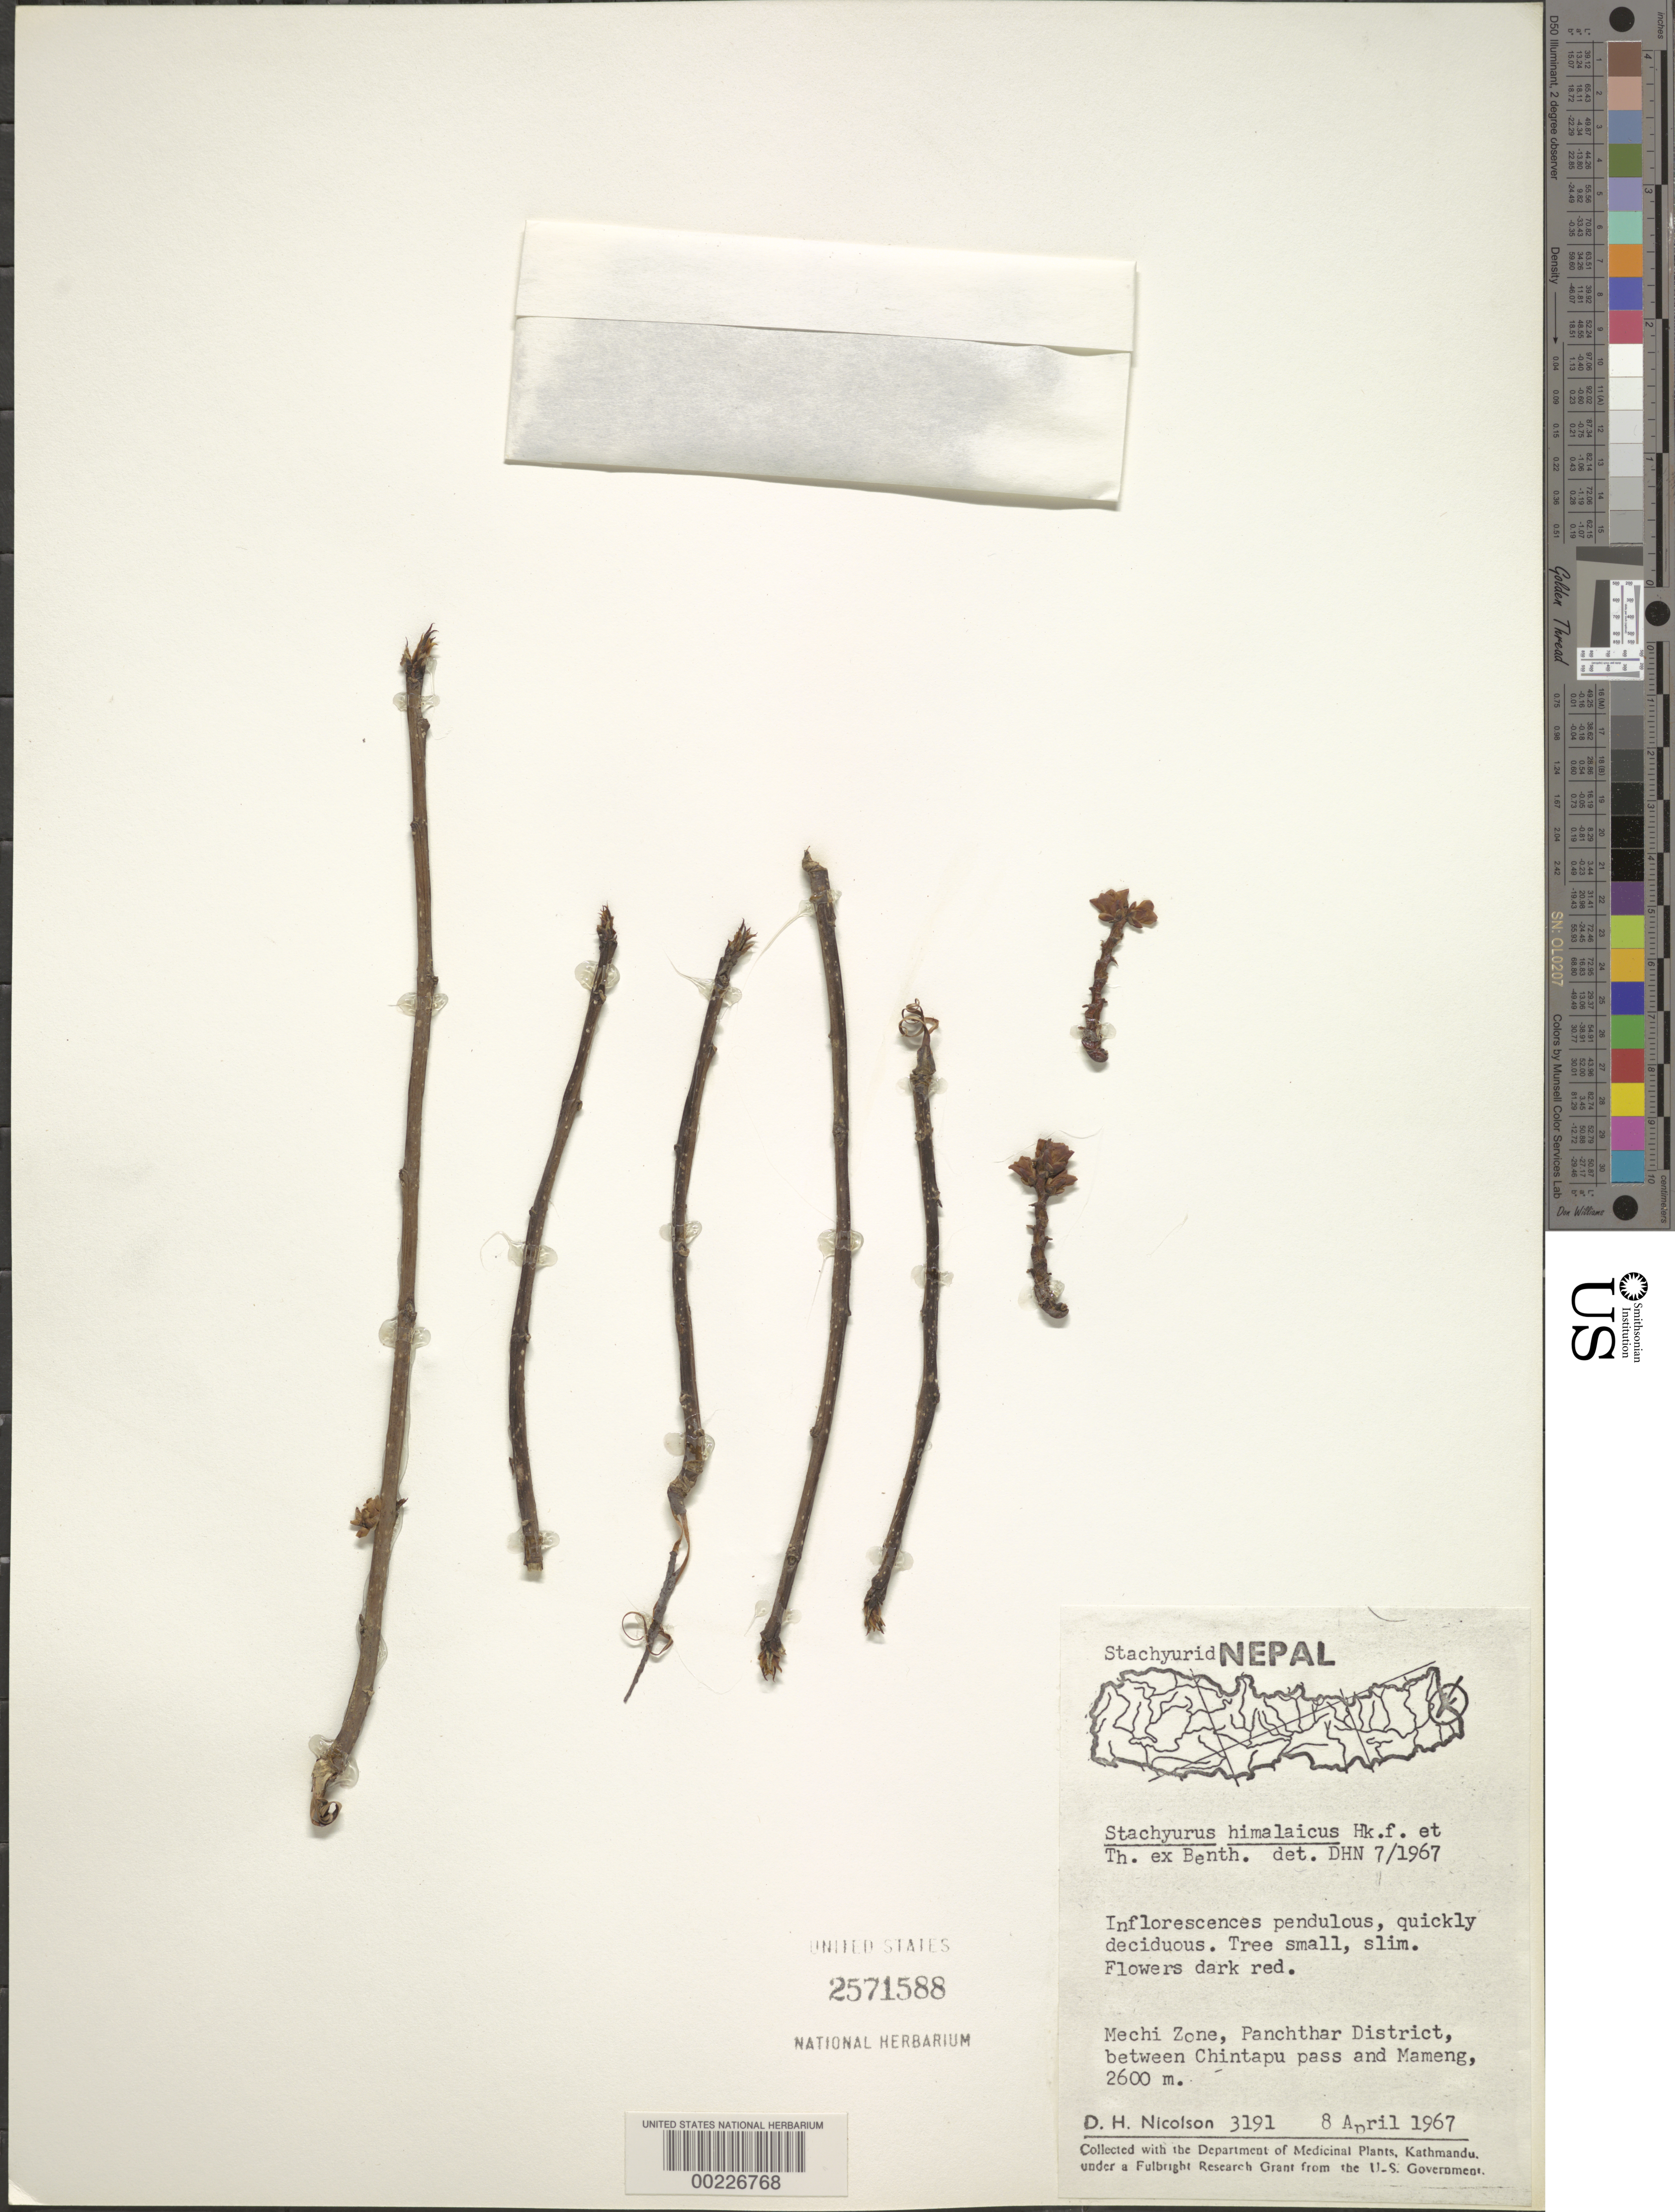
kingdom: Plantae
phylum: Tracheophyta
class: Magnoliopsida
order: Crossosomatales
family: Stachyuraceae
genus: Stachyurus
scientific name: Stachyurus himalaicus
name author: Hook. f. & Thomson ex Benth.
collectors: D. H. Nicolson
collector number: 3191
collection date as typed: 08 Apr 1967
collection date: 1967-04-08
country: Nepal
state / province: Mechi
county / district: Panchthar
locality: Between chintapu pass and mameng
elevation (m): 2600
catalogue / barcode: US 2571588